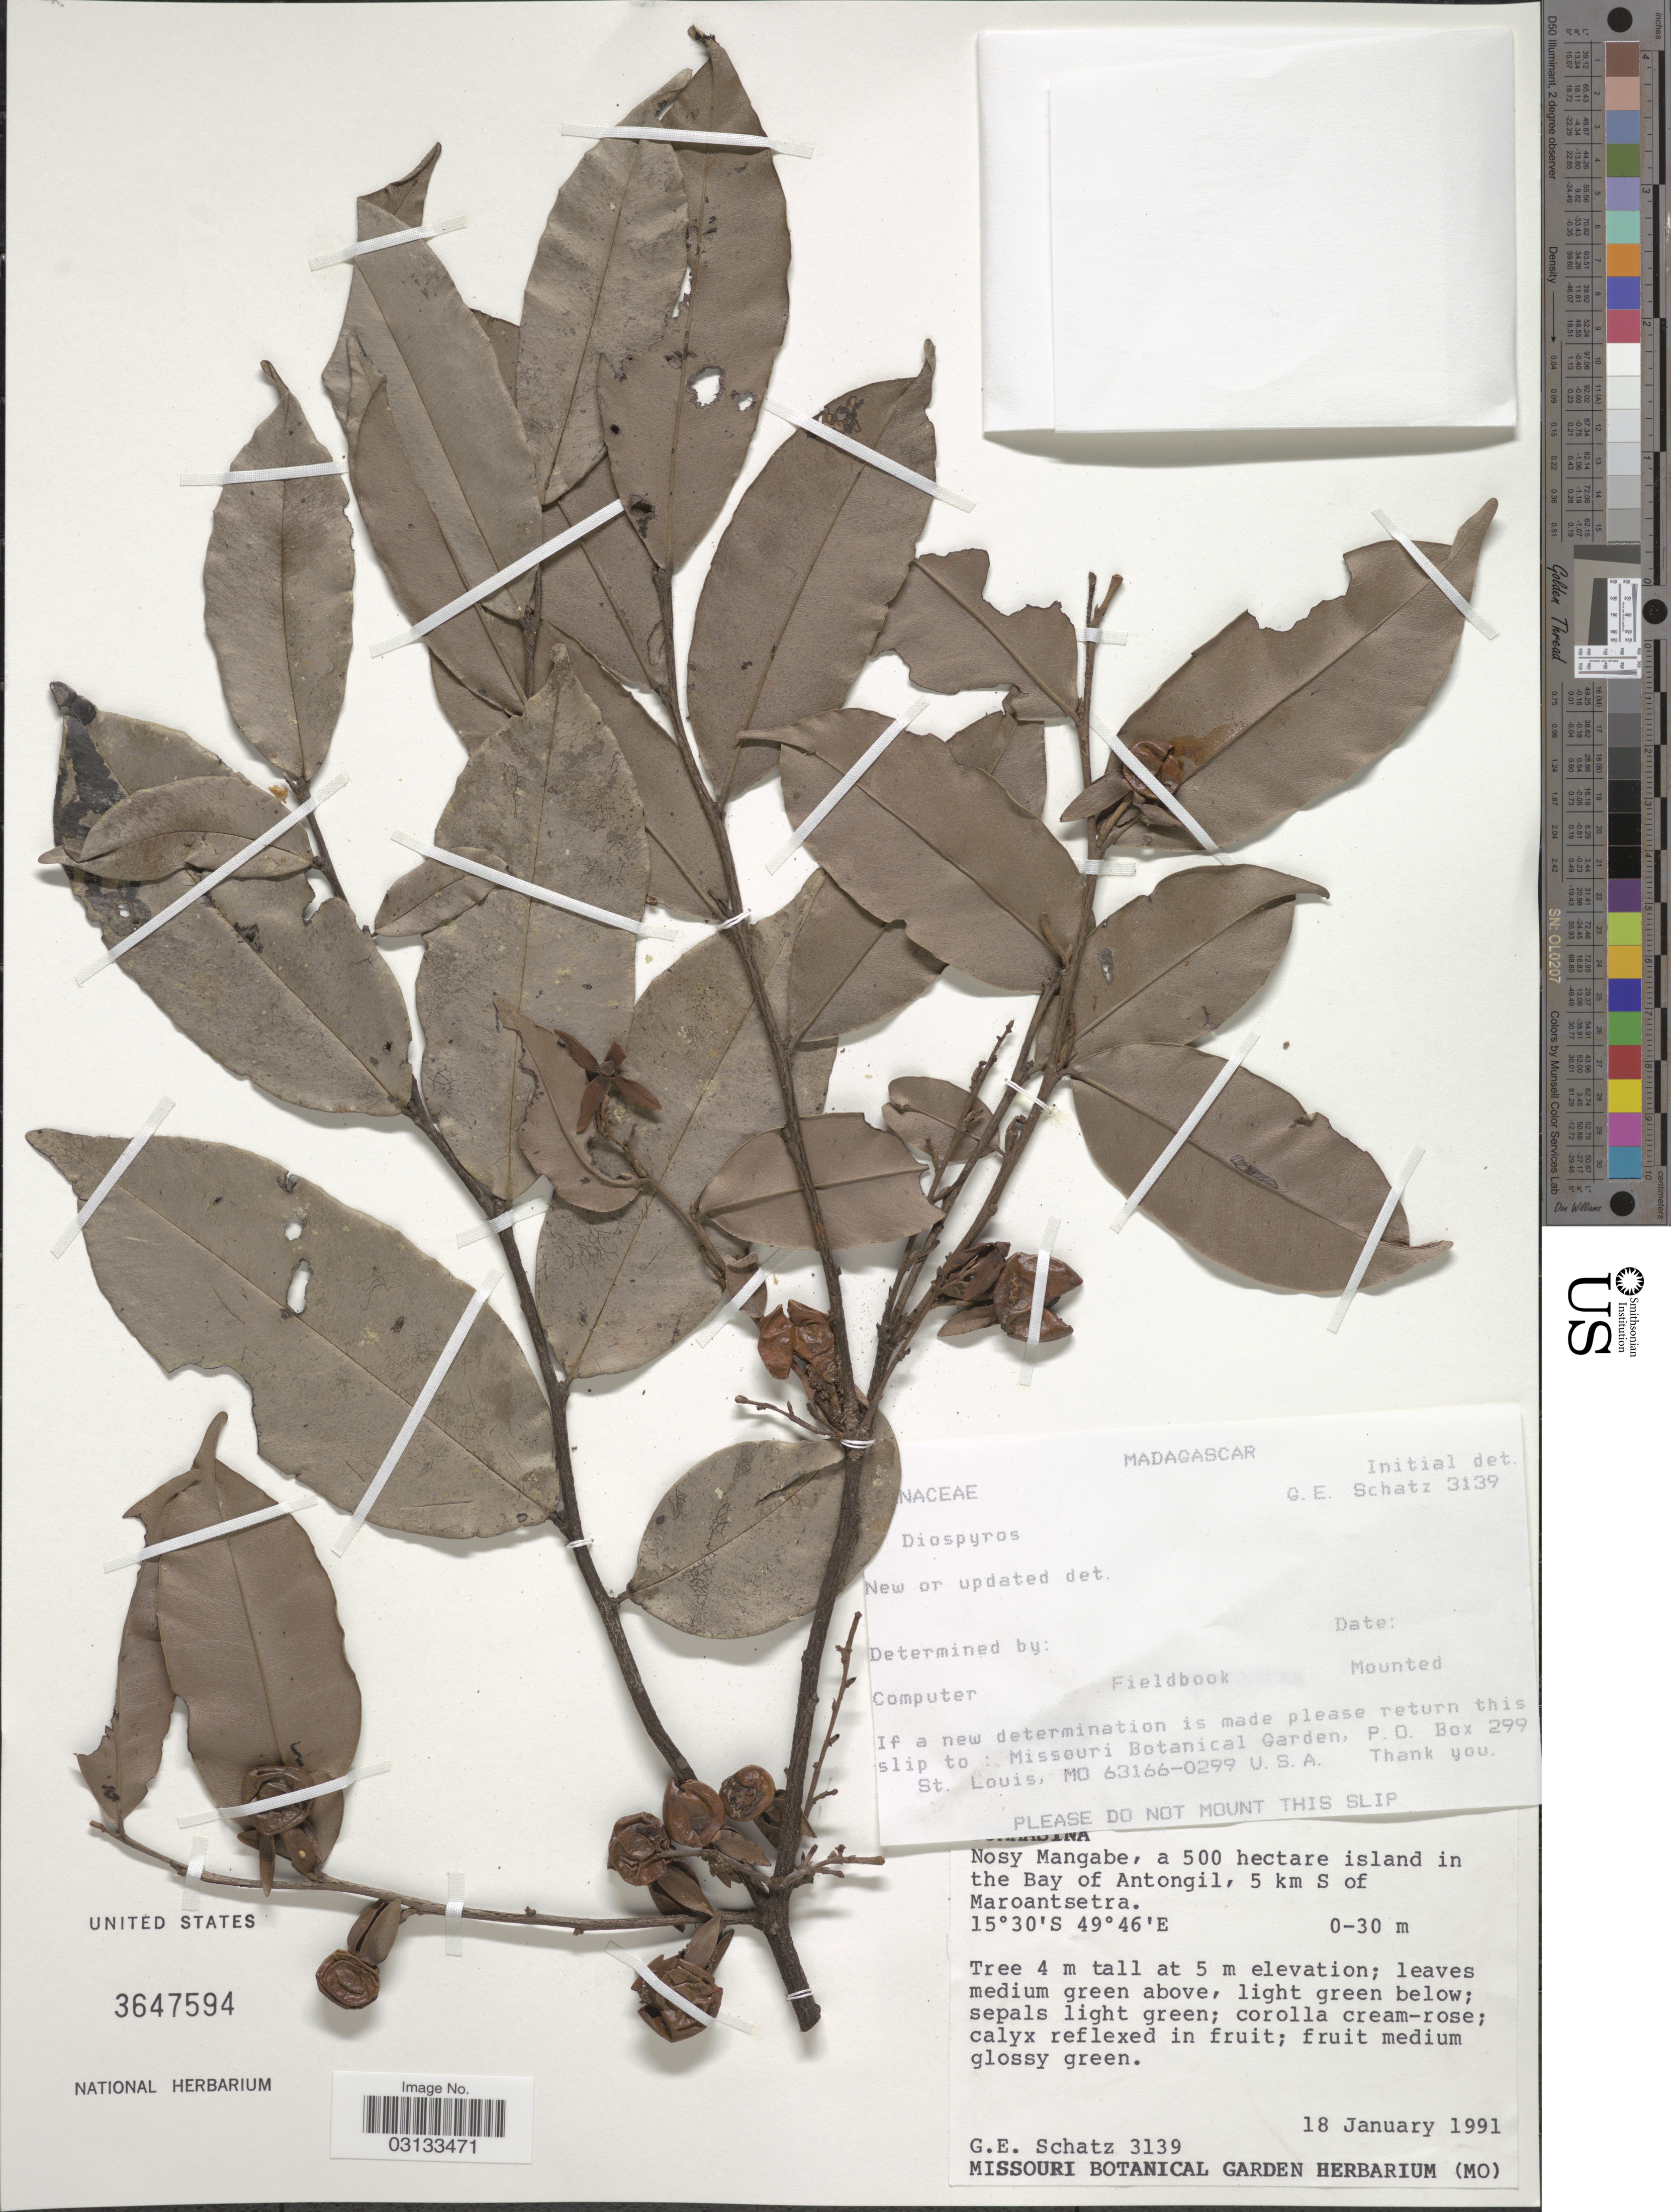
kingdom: Plantae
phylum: Tracheophyta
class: Magnoliopsida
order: Ericales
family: Ebenaceae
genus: Diospyros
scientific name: Diospyros sp.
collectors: G. Schatz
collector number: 3139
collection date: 1991-01-18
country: Madagascar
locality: [illegible text] Nosy Mangabe, a 500 hectare island in the Bay of Antongil, 5 km S of Maroantsetra.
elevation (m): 0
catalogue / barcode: US 3647594